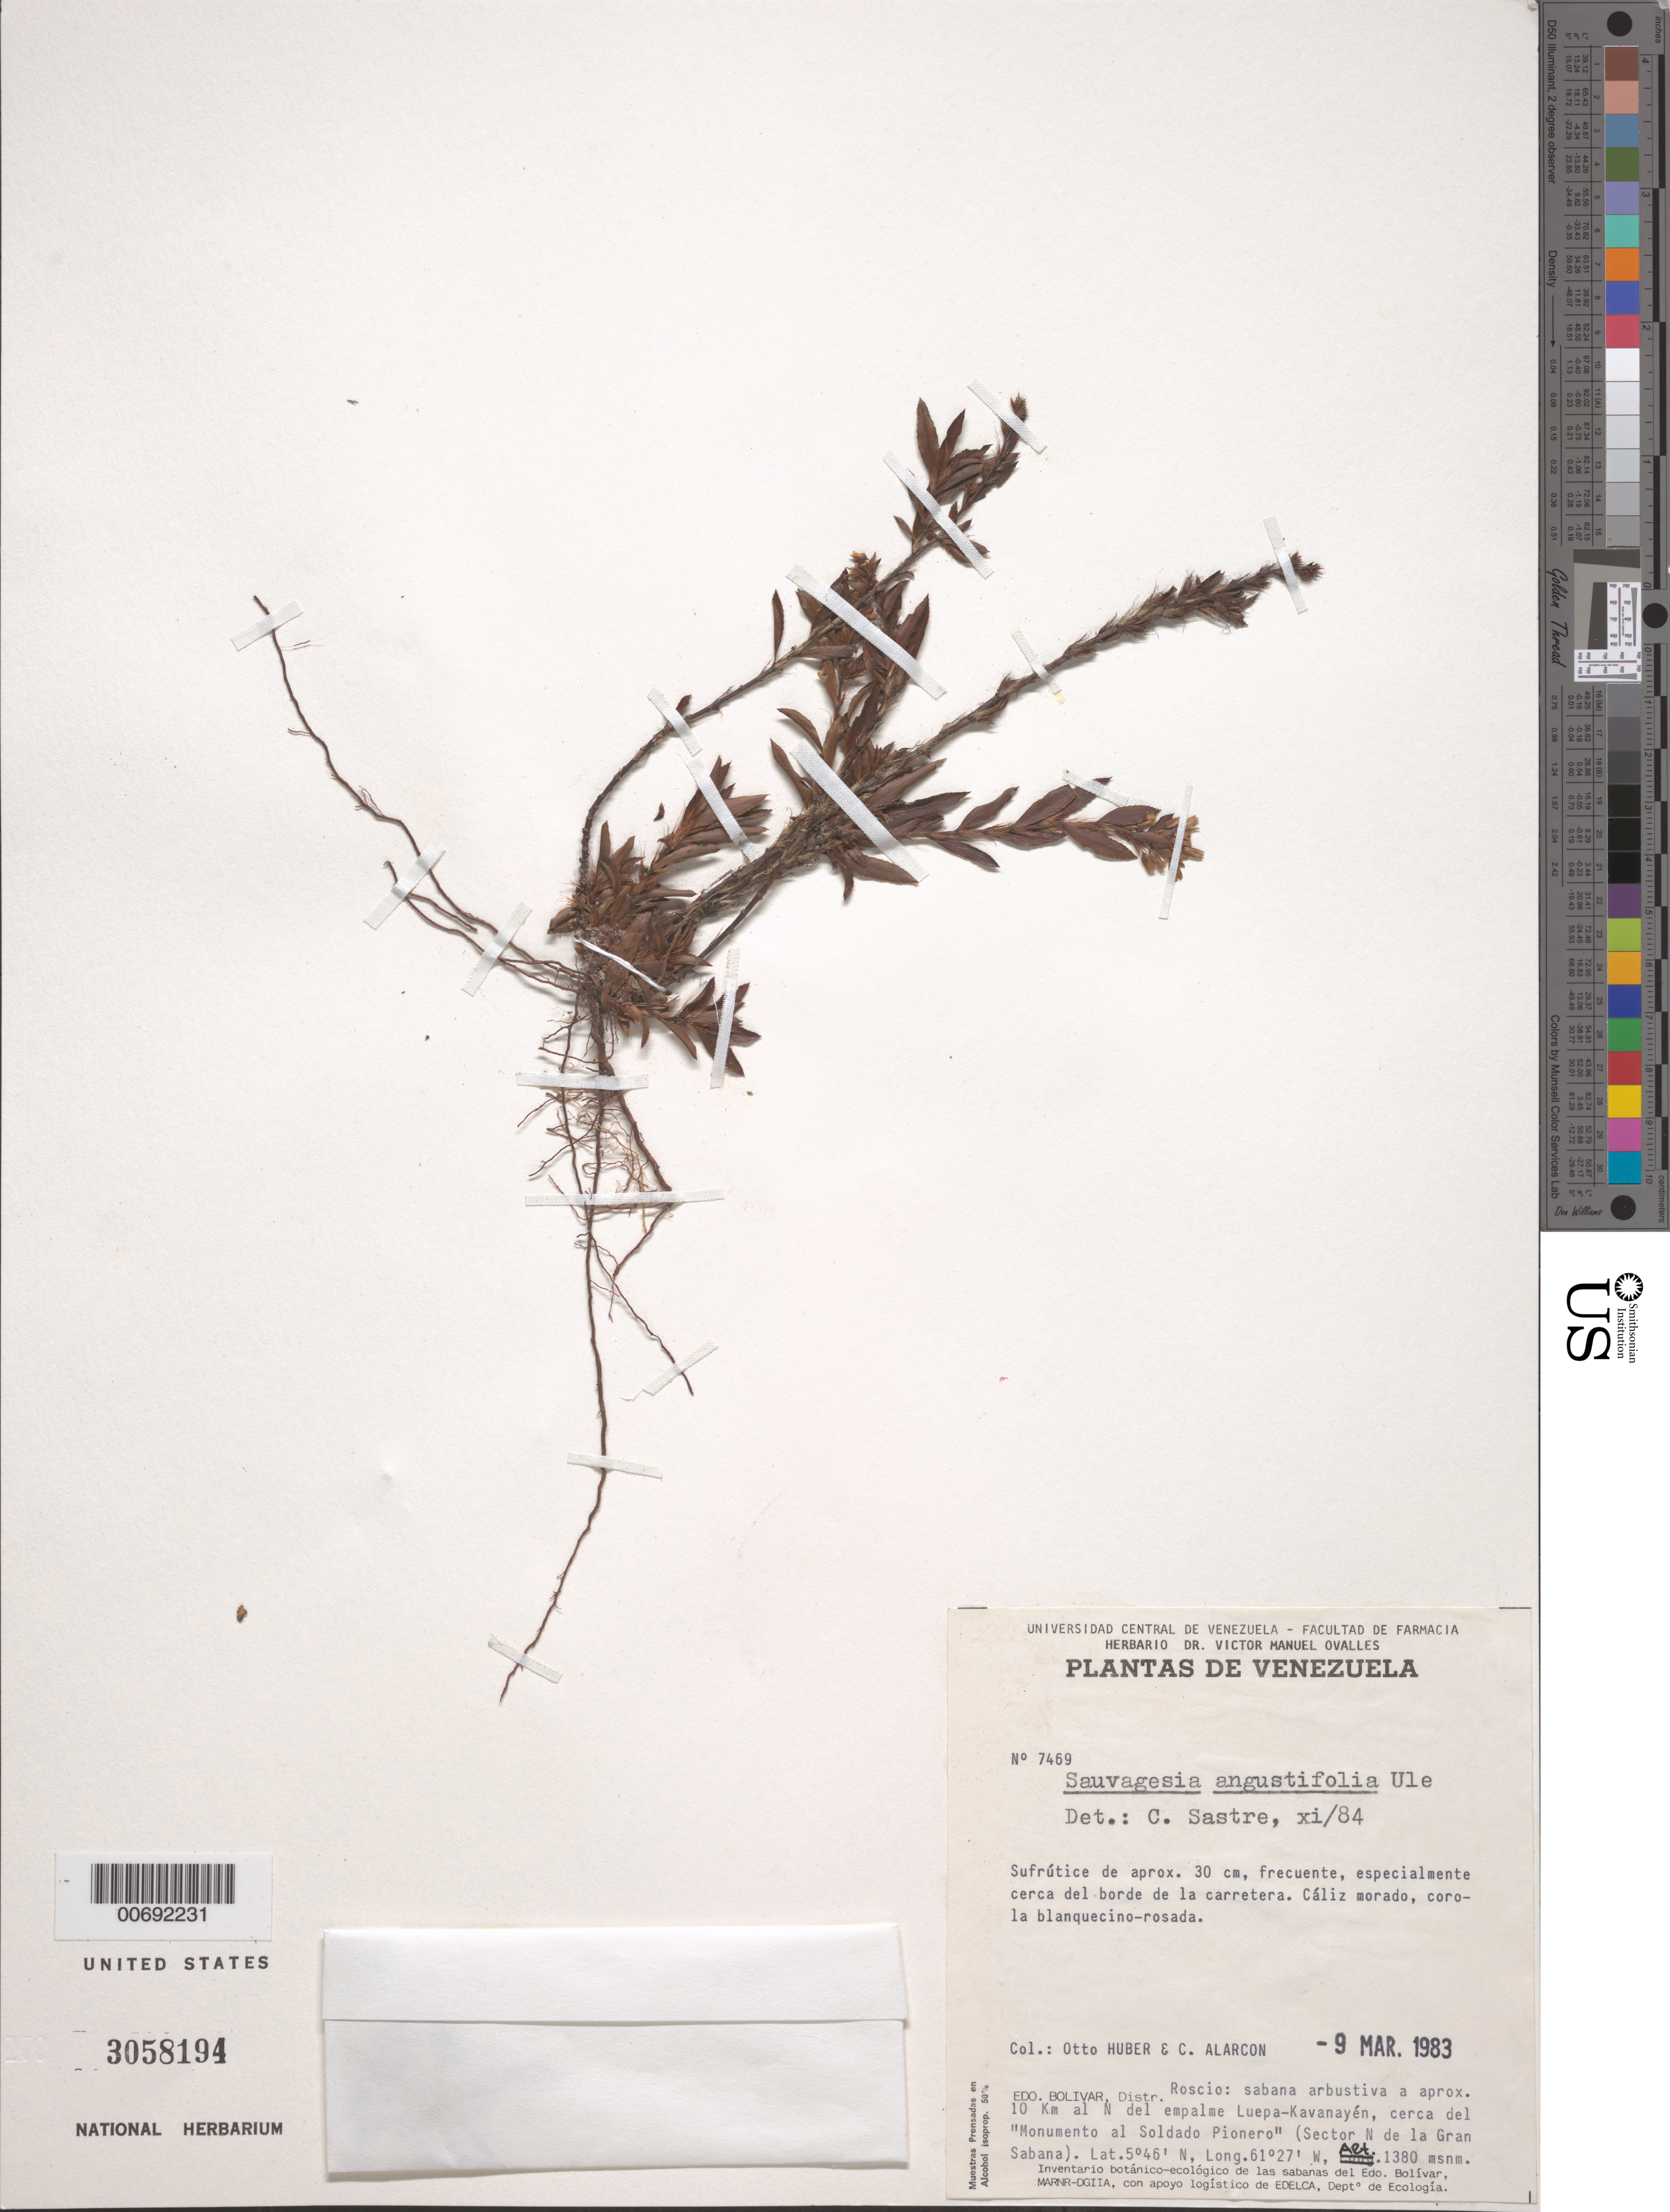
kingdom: Plantae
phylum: Tracheophyta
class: Magnoliopsida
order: Malpighiales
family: Ochnaceae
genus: Sauvagesia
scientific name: Sauvagesia angustifolia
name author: Ule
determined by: Sastre, C. H. L.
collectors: O. Huber & C. Alarcon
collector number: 7469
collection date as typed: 9-Mar-83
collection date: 1983-03-09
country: Venezuela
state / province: Bolívar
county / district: Roscio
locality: Luepa-Kavanayen junction, 10 km N, N of Gran Sabana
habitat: Savanna with trees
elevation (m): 1380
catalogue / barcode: US 3058194